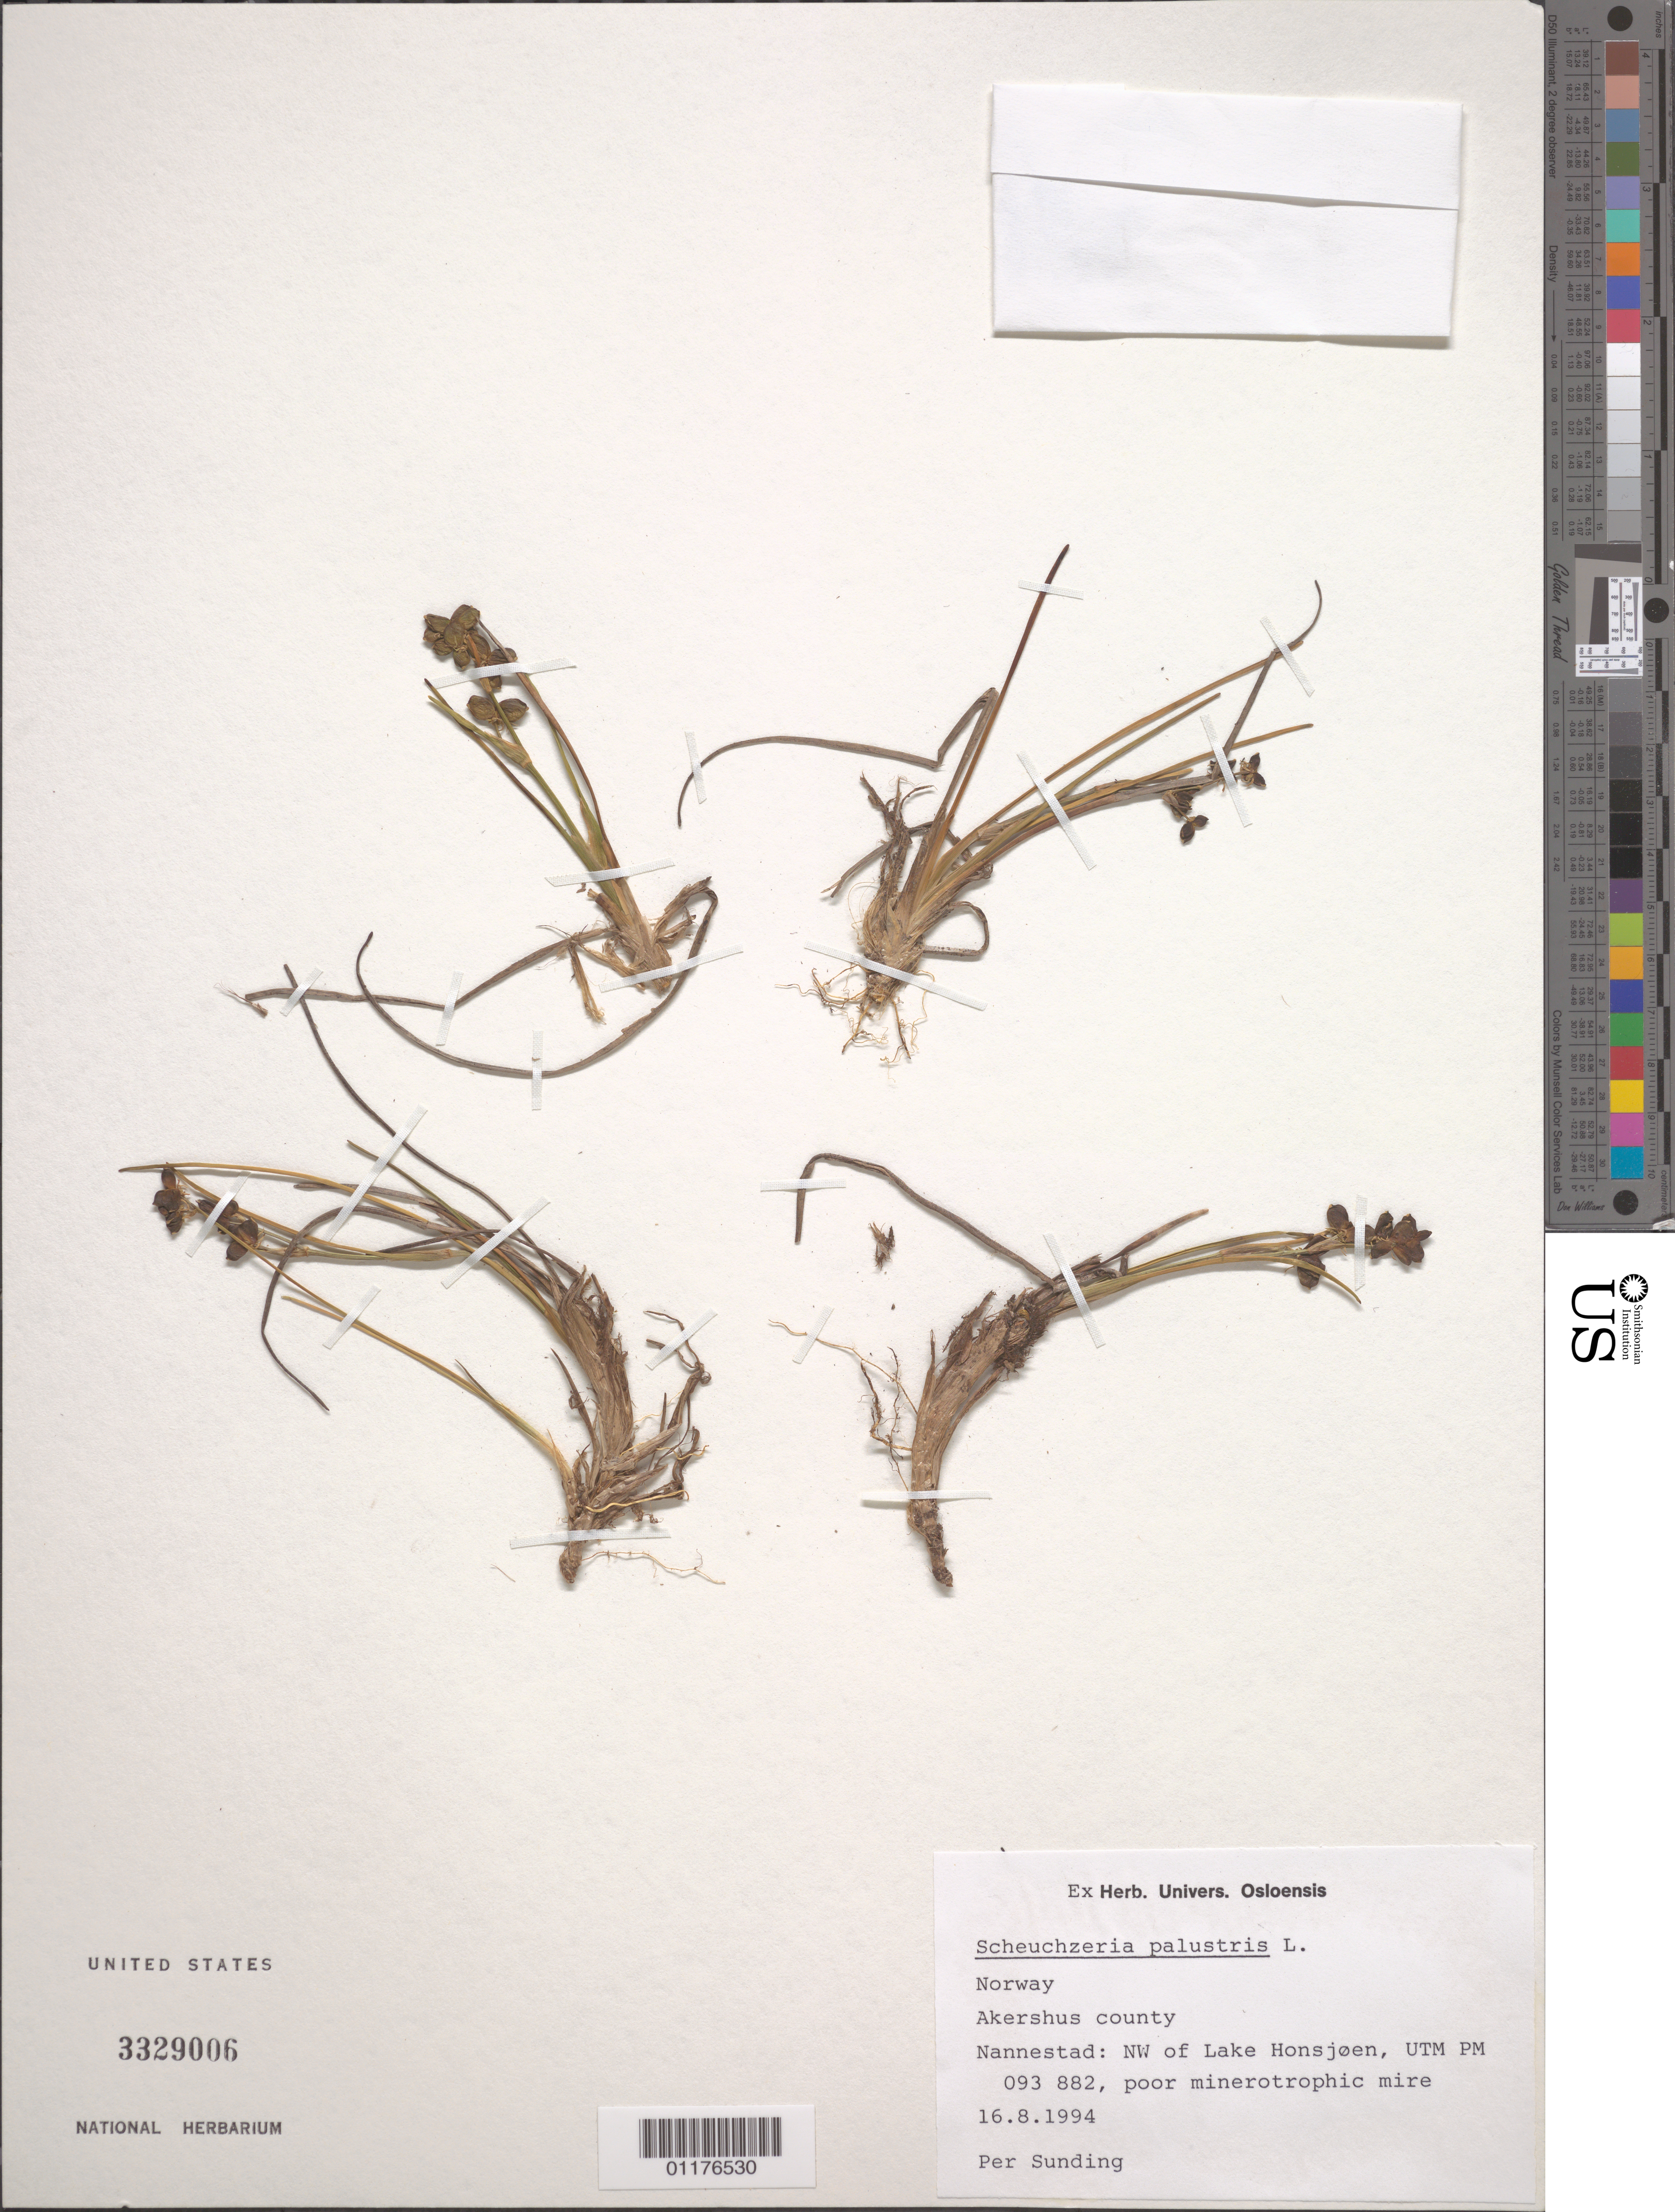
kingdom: Plantae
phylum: Tracheophyta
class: Liliopsida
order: Alismatales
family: Scheuchzeriaceae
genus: Scheuchzeria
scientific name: Scheuchzeria palustris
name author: L.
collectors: P. O. Sunding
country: Norway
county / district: Akershus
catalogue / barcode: US 3329006